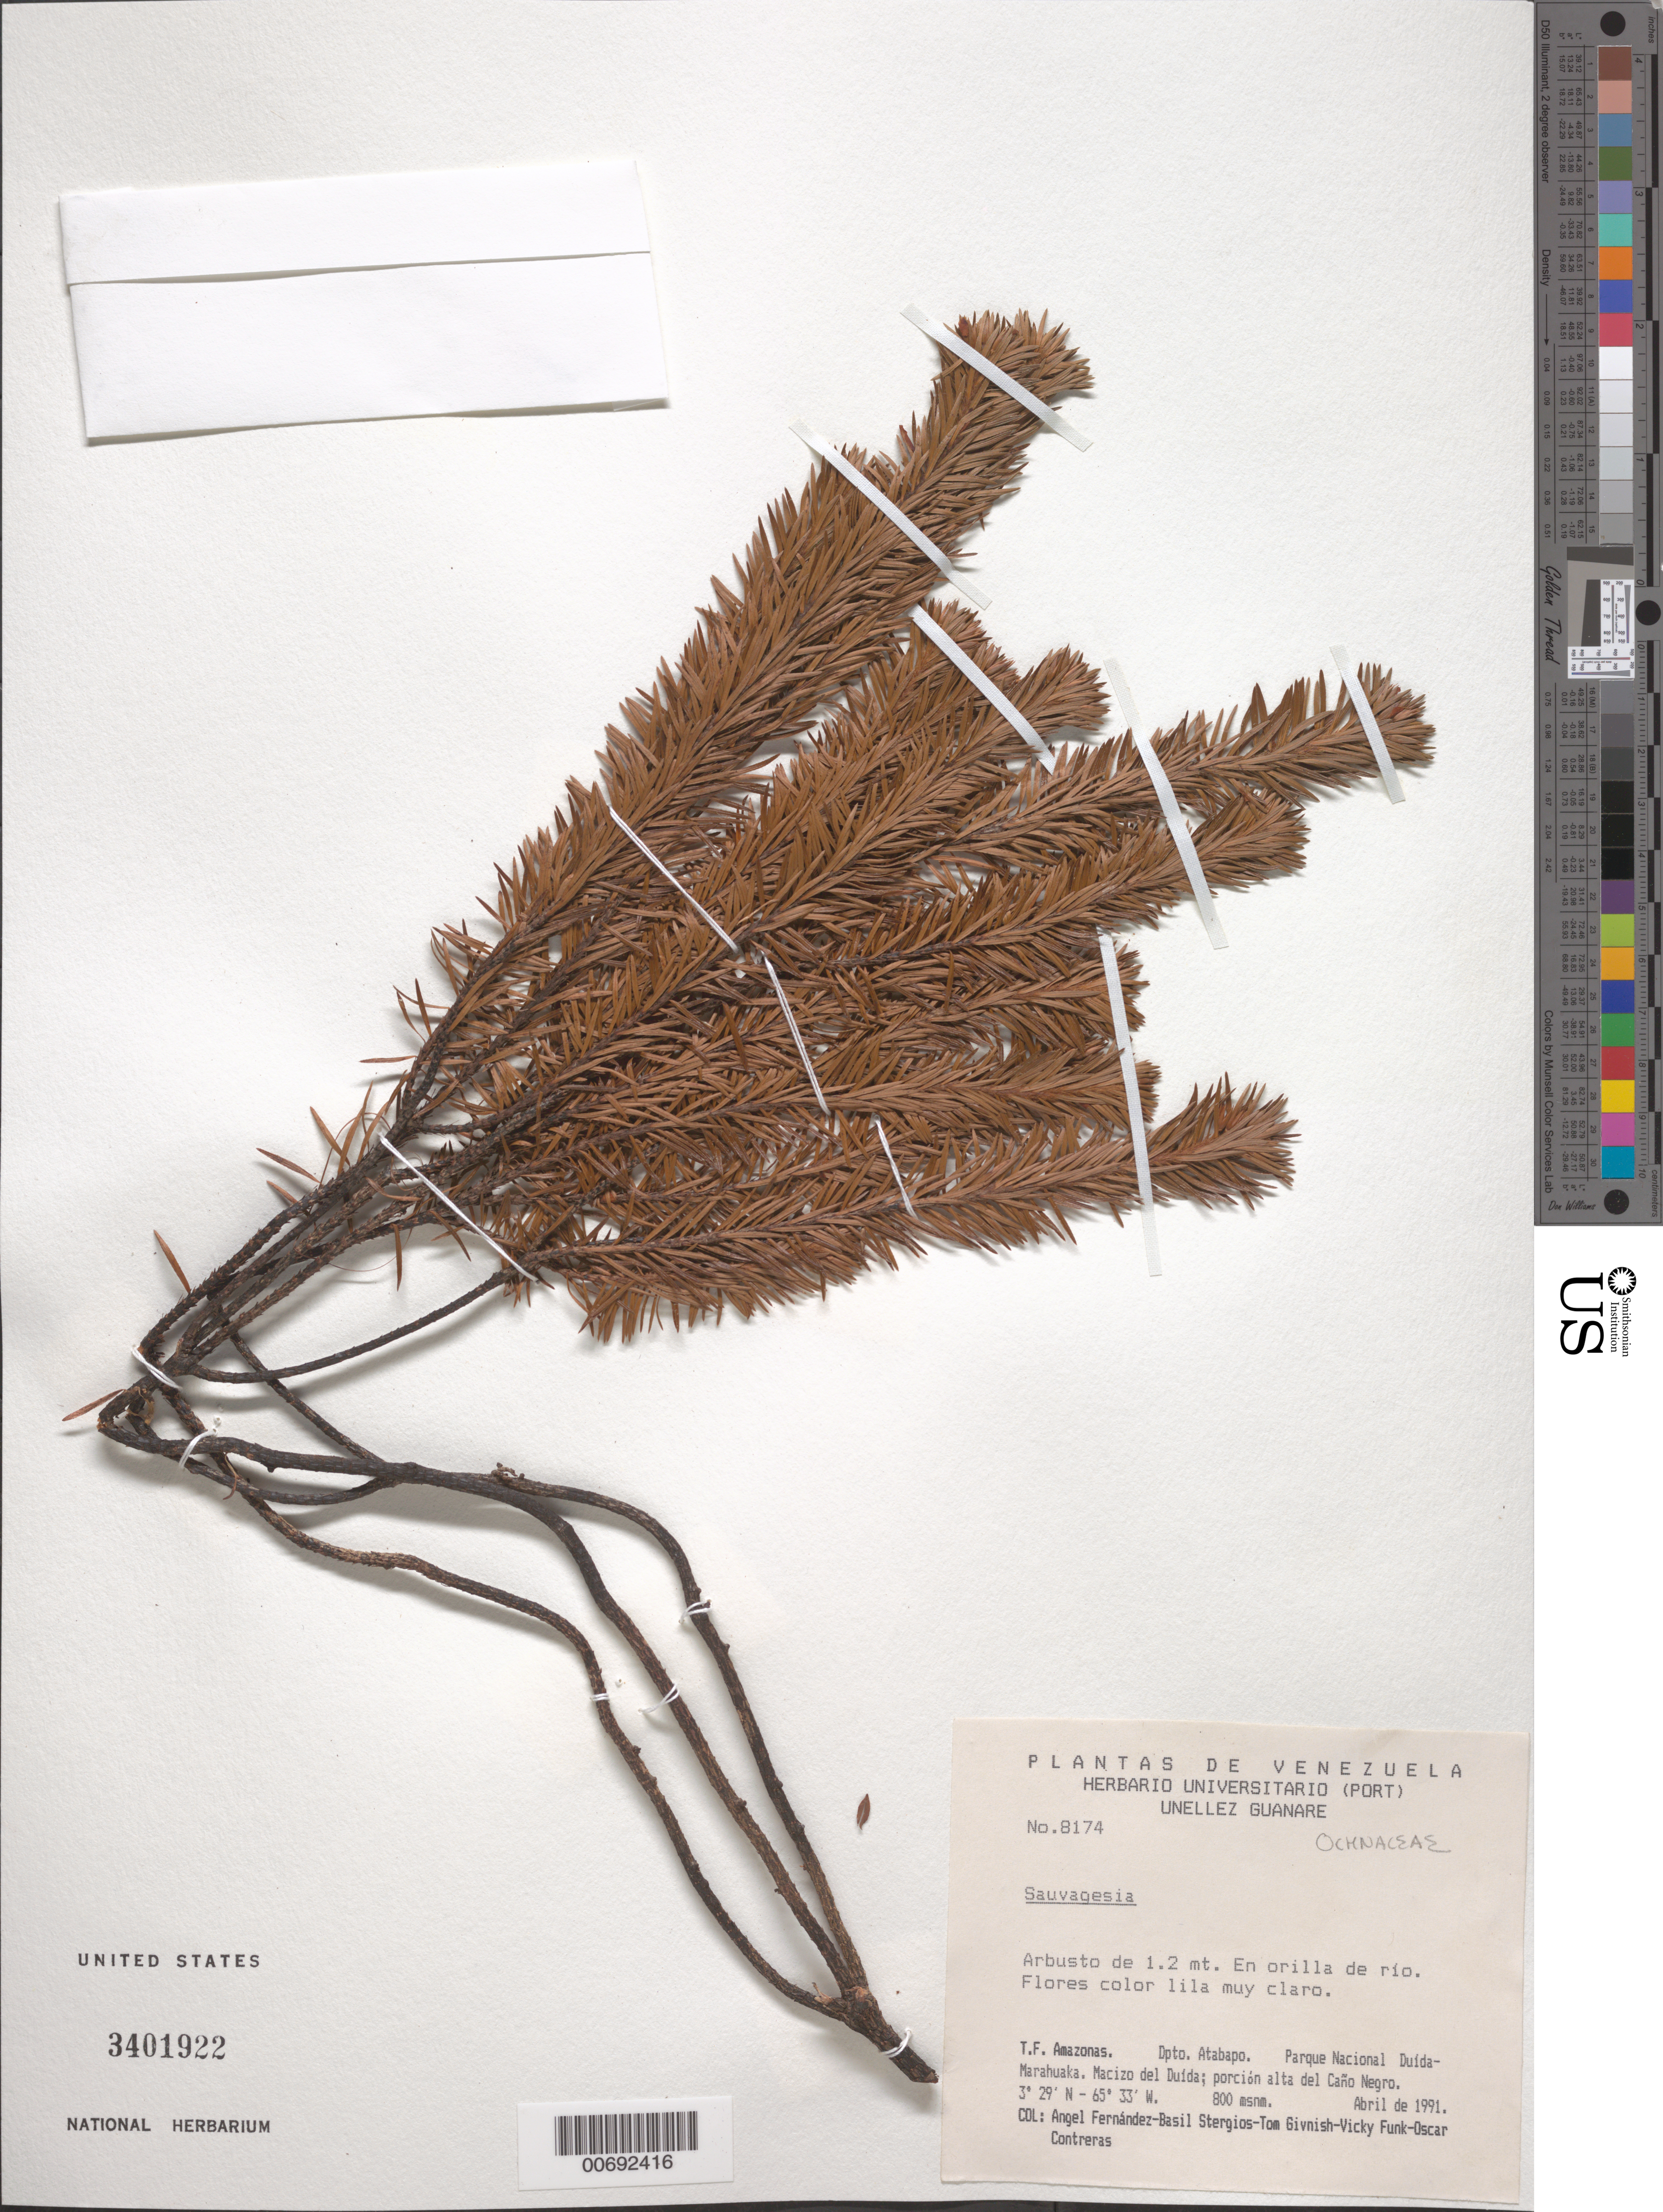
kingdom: Plantae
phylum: Tracheophyta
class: Magnoliopsida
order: Malpighiales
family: Ochnaceae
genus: Sauvagesia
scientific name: Sauvagesia sp.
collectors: A. Fernández, B. G. Stergios, T. J. Givnish, V. Funk & O. Contreras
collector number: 8174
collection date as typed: Apr-91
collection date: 1991-04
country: Venezuela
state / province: Amazonas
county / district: Atabapo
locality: Parque Nacional Duída-Marahuaka, Cerro Marahuaka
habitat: River bank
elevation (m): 800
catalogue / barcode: US 3401922